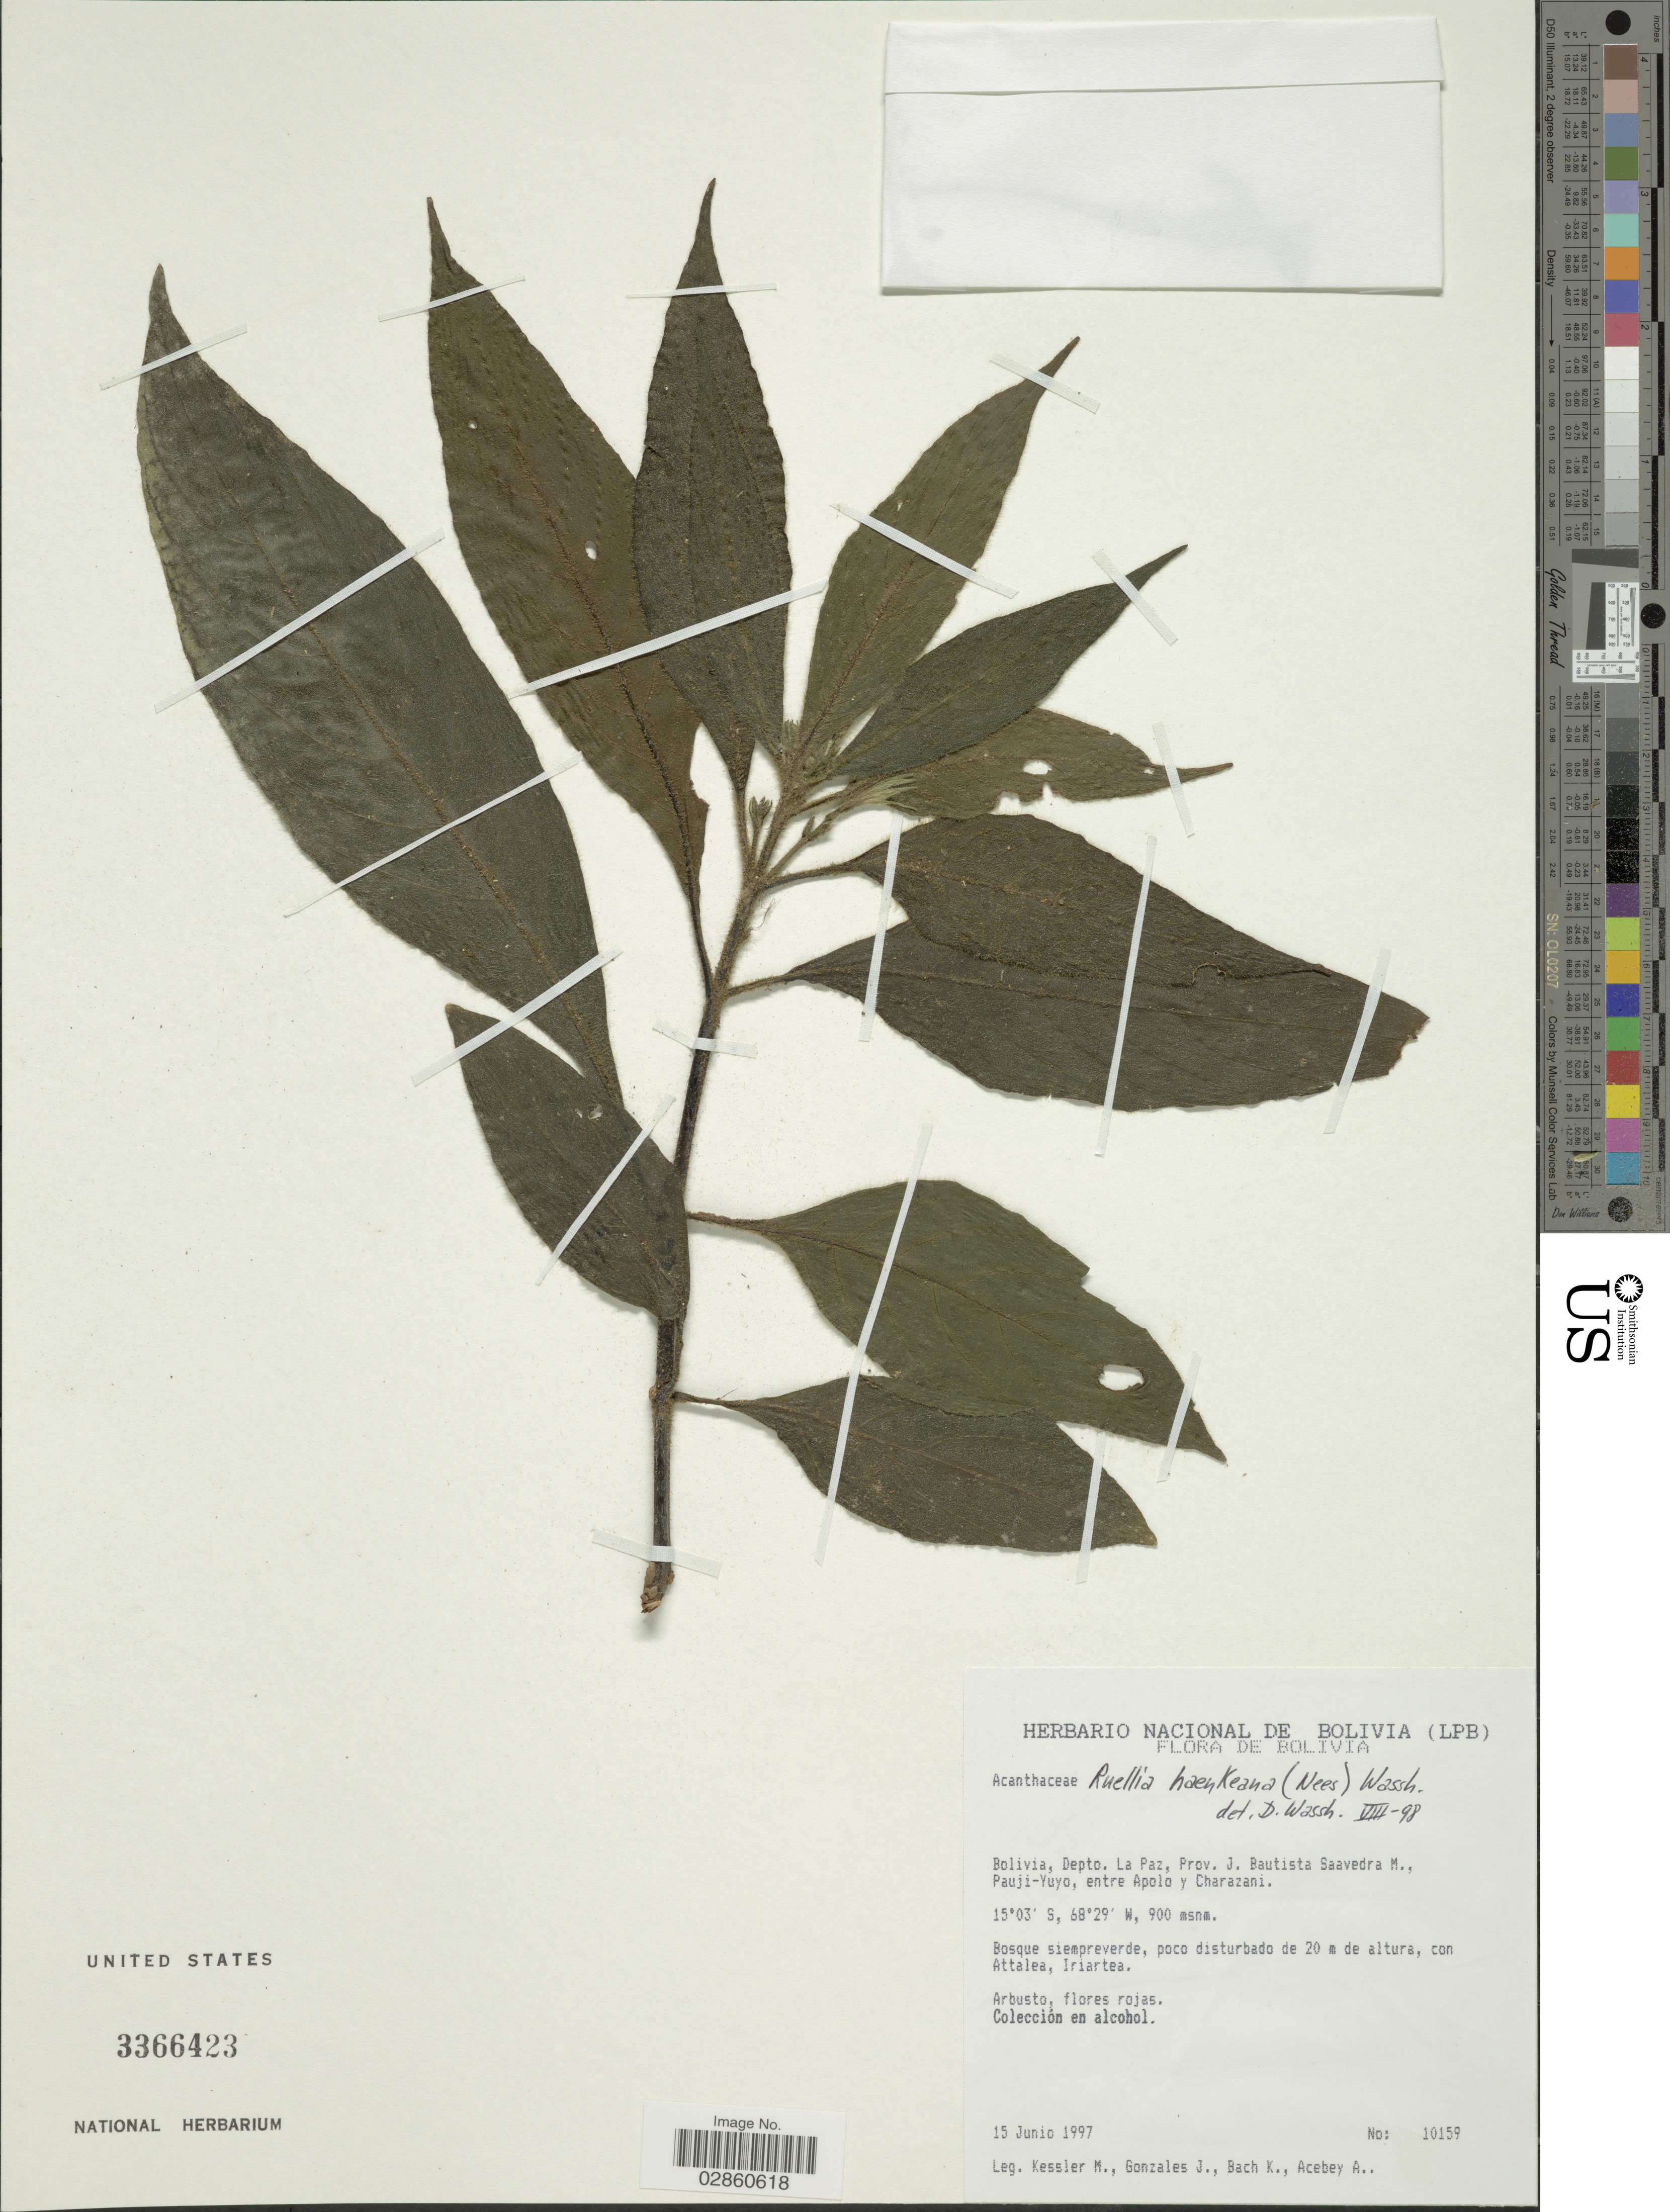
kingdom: Plantae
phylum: Tracheophyta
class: Magnoliopsida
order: Lamiales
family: Acanthaceae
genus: Ruellia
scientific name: Ruellia haenkeana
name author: (Nees) Wassh.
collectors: M. Kessler, J. Gonzales, K. Bach & A. Acebey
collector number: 10159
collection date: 1997-06-15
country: Bolivia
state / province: La Paz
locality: Depto. La Paz, Prov. J. Bautista Saavedra M., Pauji-Yuyo, entre Apolo y Charazani.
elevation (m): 900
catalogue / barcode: US 3366423